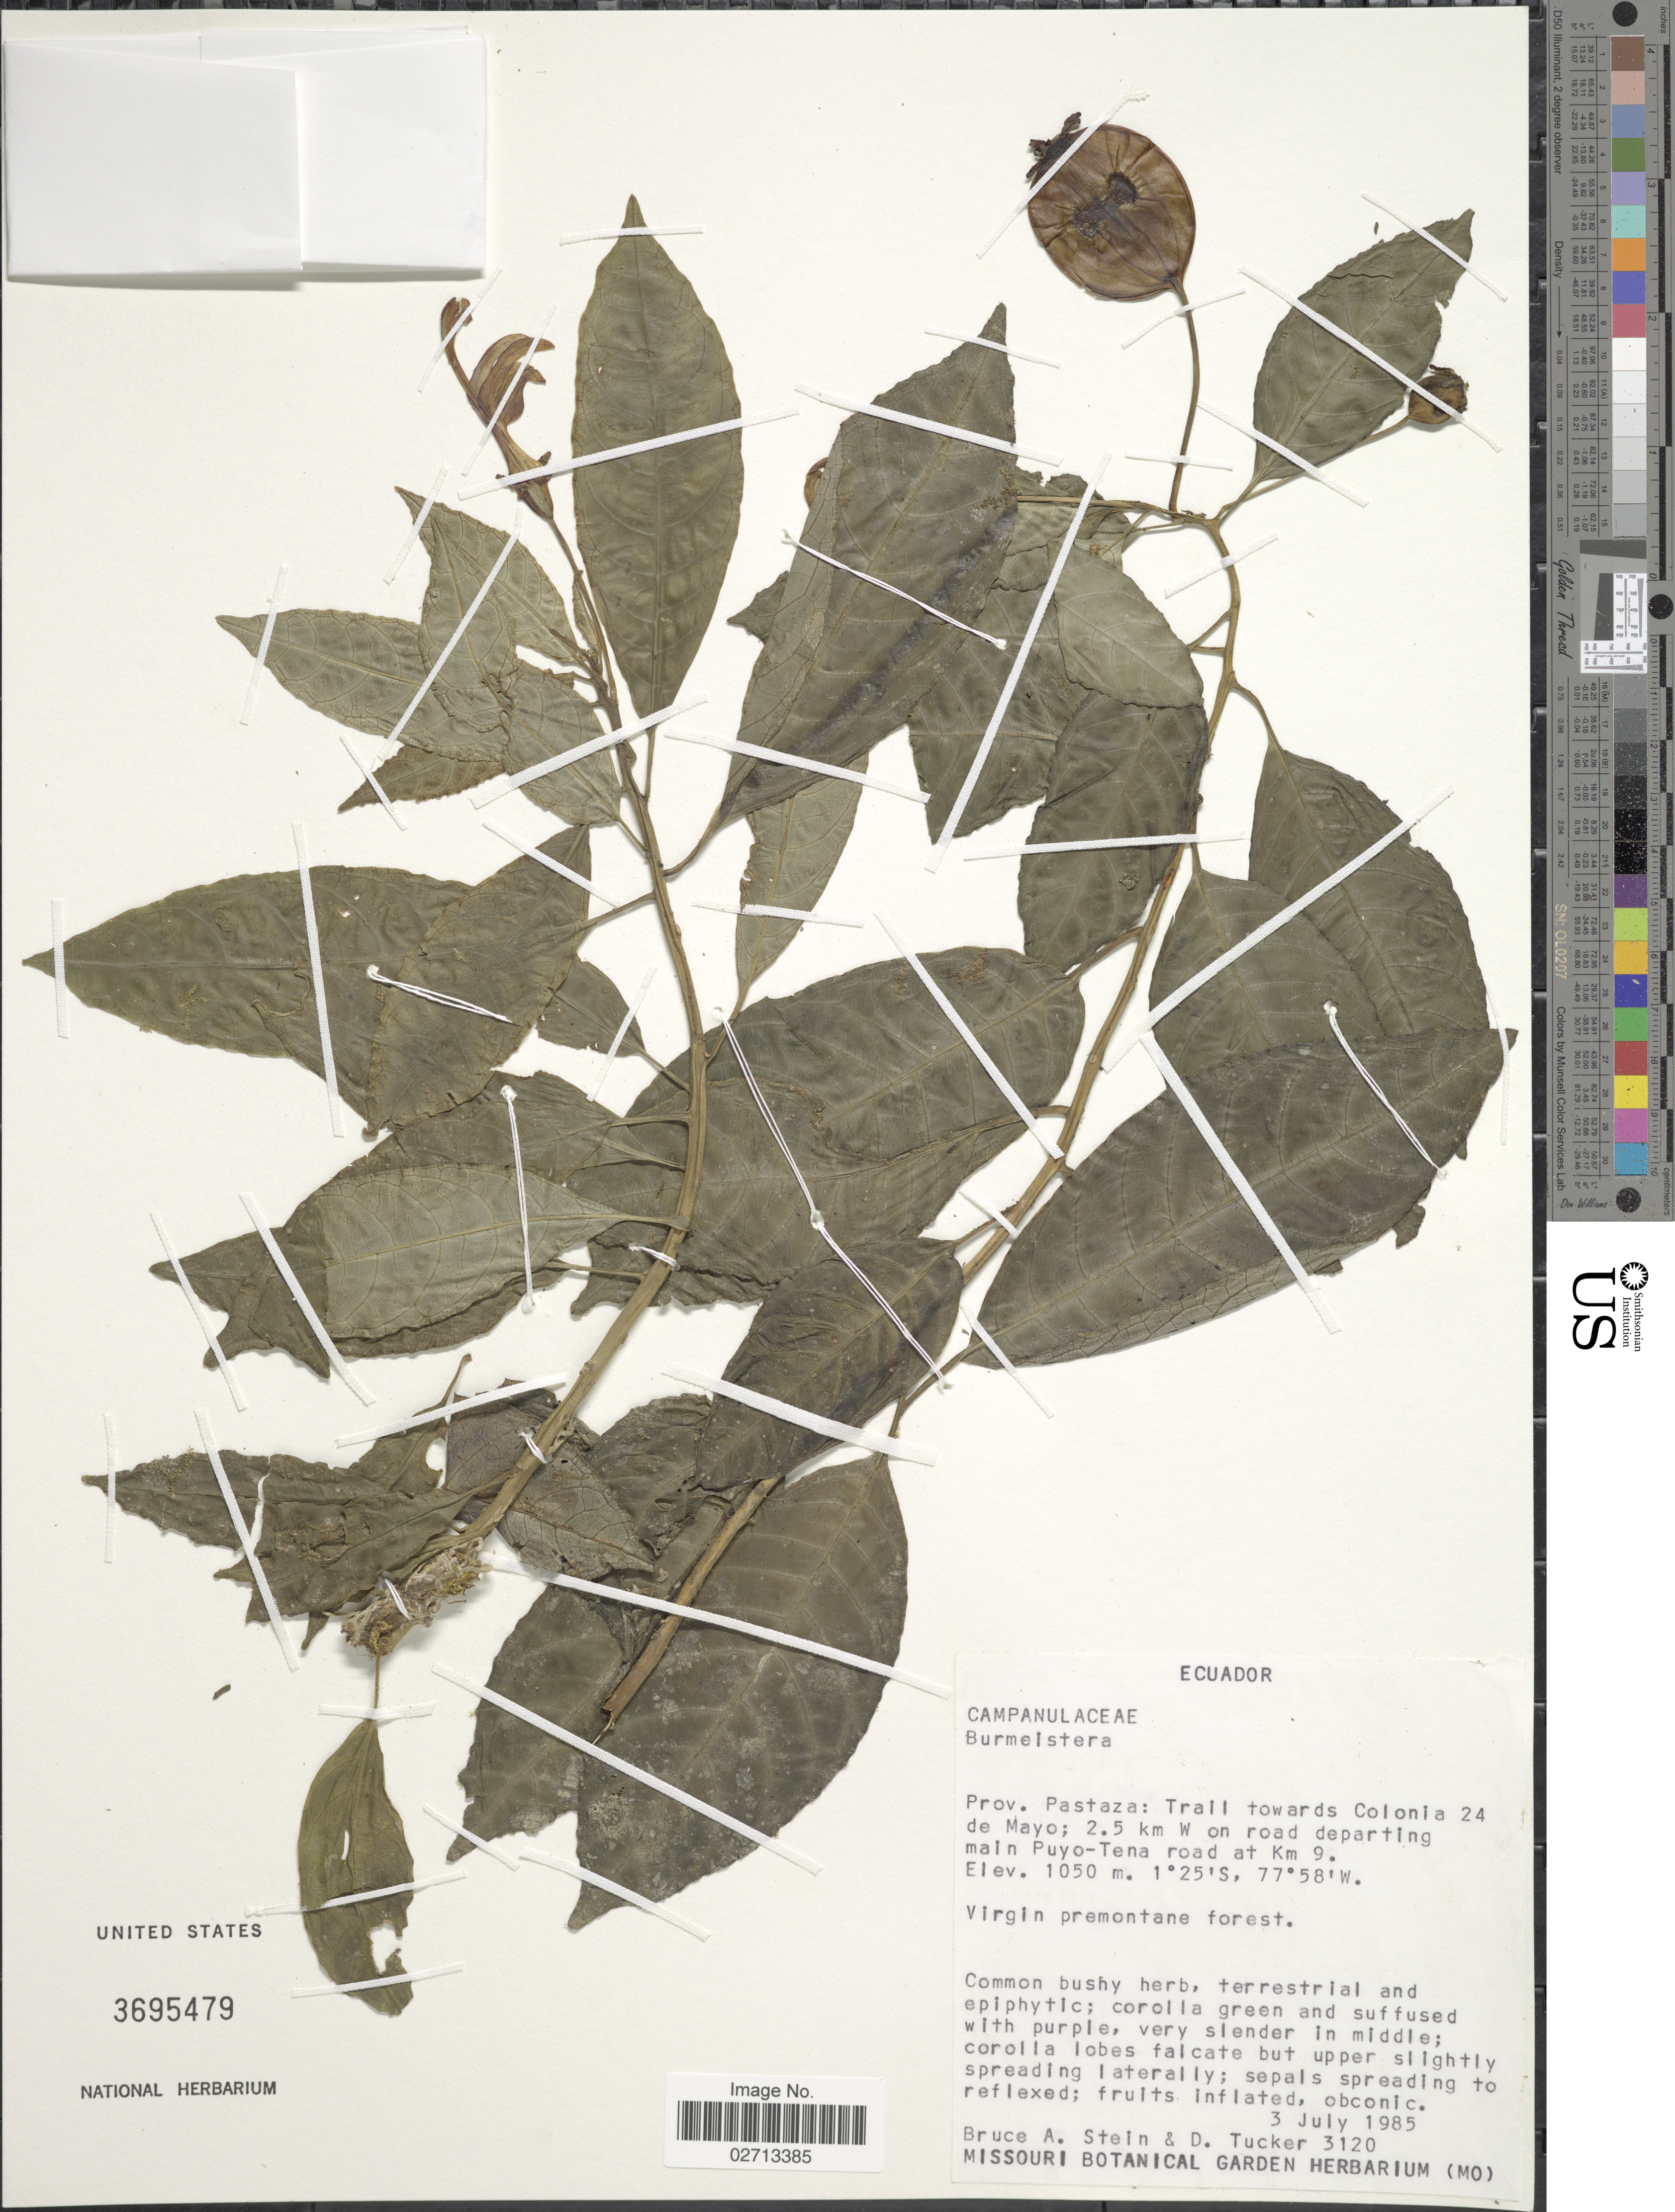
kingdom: Plantae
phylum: Tracheophyta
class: Magnoliopsida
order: Asterales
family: Campanulaceae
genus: Burmeistera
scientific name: Burmeistera sp.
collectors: B. A. Stein & D. Tucker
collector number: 3120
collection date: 1985-07-03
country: Ecuador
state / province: Pastaza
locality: Trail towards Colonia 24 de Mayo; 2.5 km W on road departing main Puyo-Tena road at Km 9.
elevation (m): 1050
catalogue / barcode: US 3695479